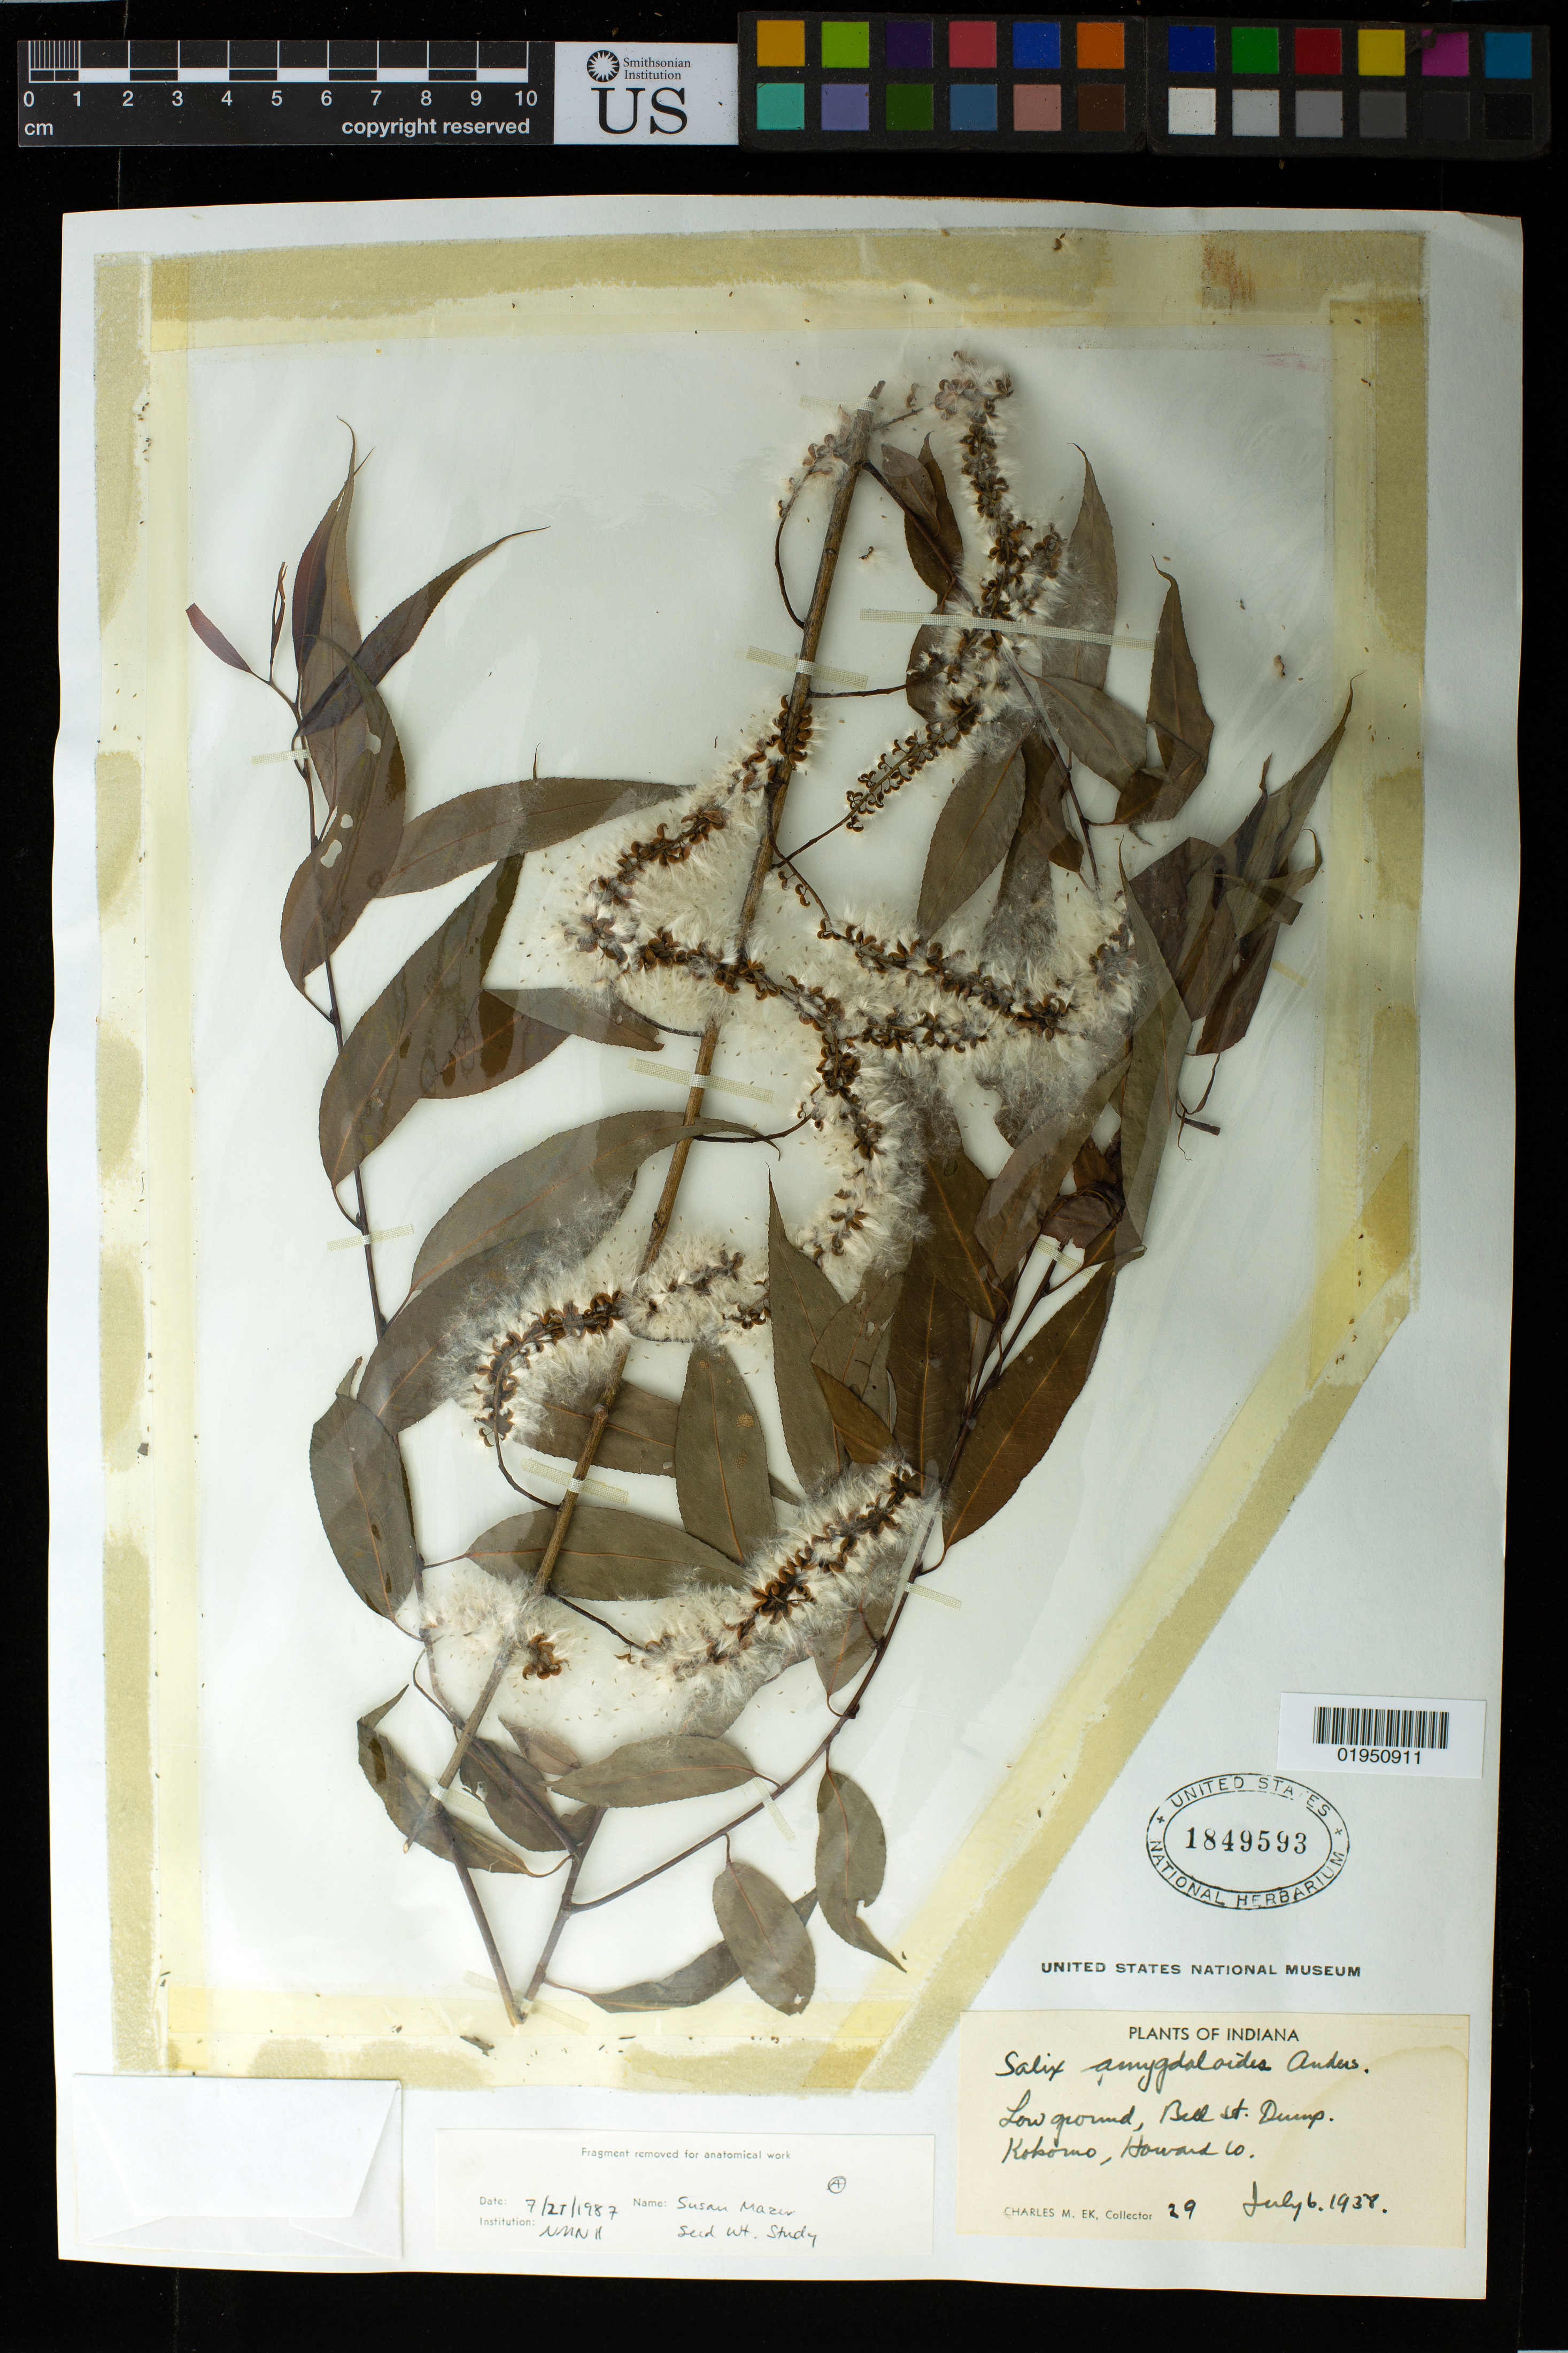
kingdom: Plantae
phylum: Tracheophyta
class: Magnoliopsida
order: Malpighiales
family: Salicaceae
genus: Salix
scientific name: Salix amygdaloides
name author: Andersson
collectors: C. Ek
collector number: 29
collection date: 1938-07-06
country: United States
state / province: Indiana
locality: Low place in Bell St., dump, Kokorno, Howard Co.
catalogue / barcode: US 1849593